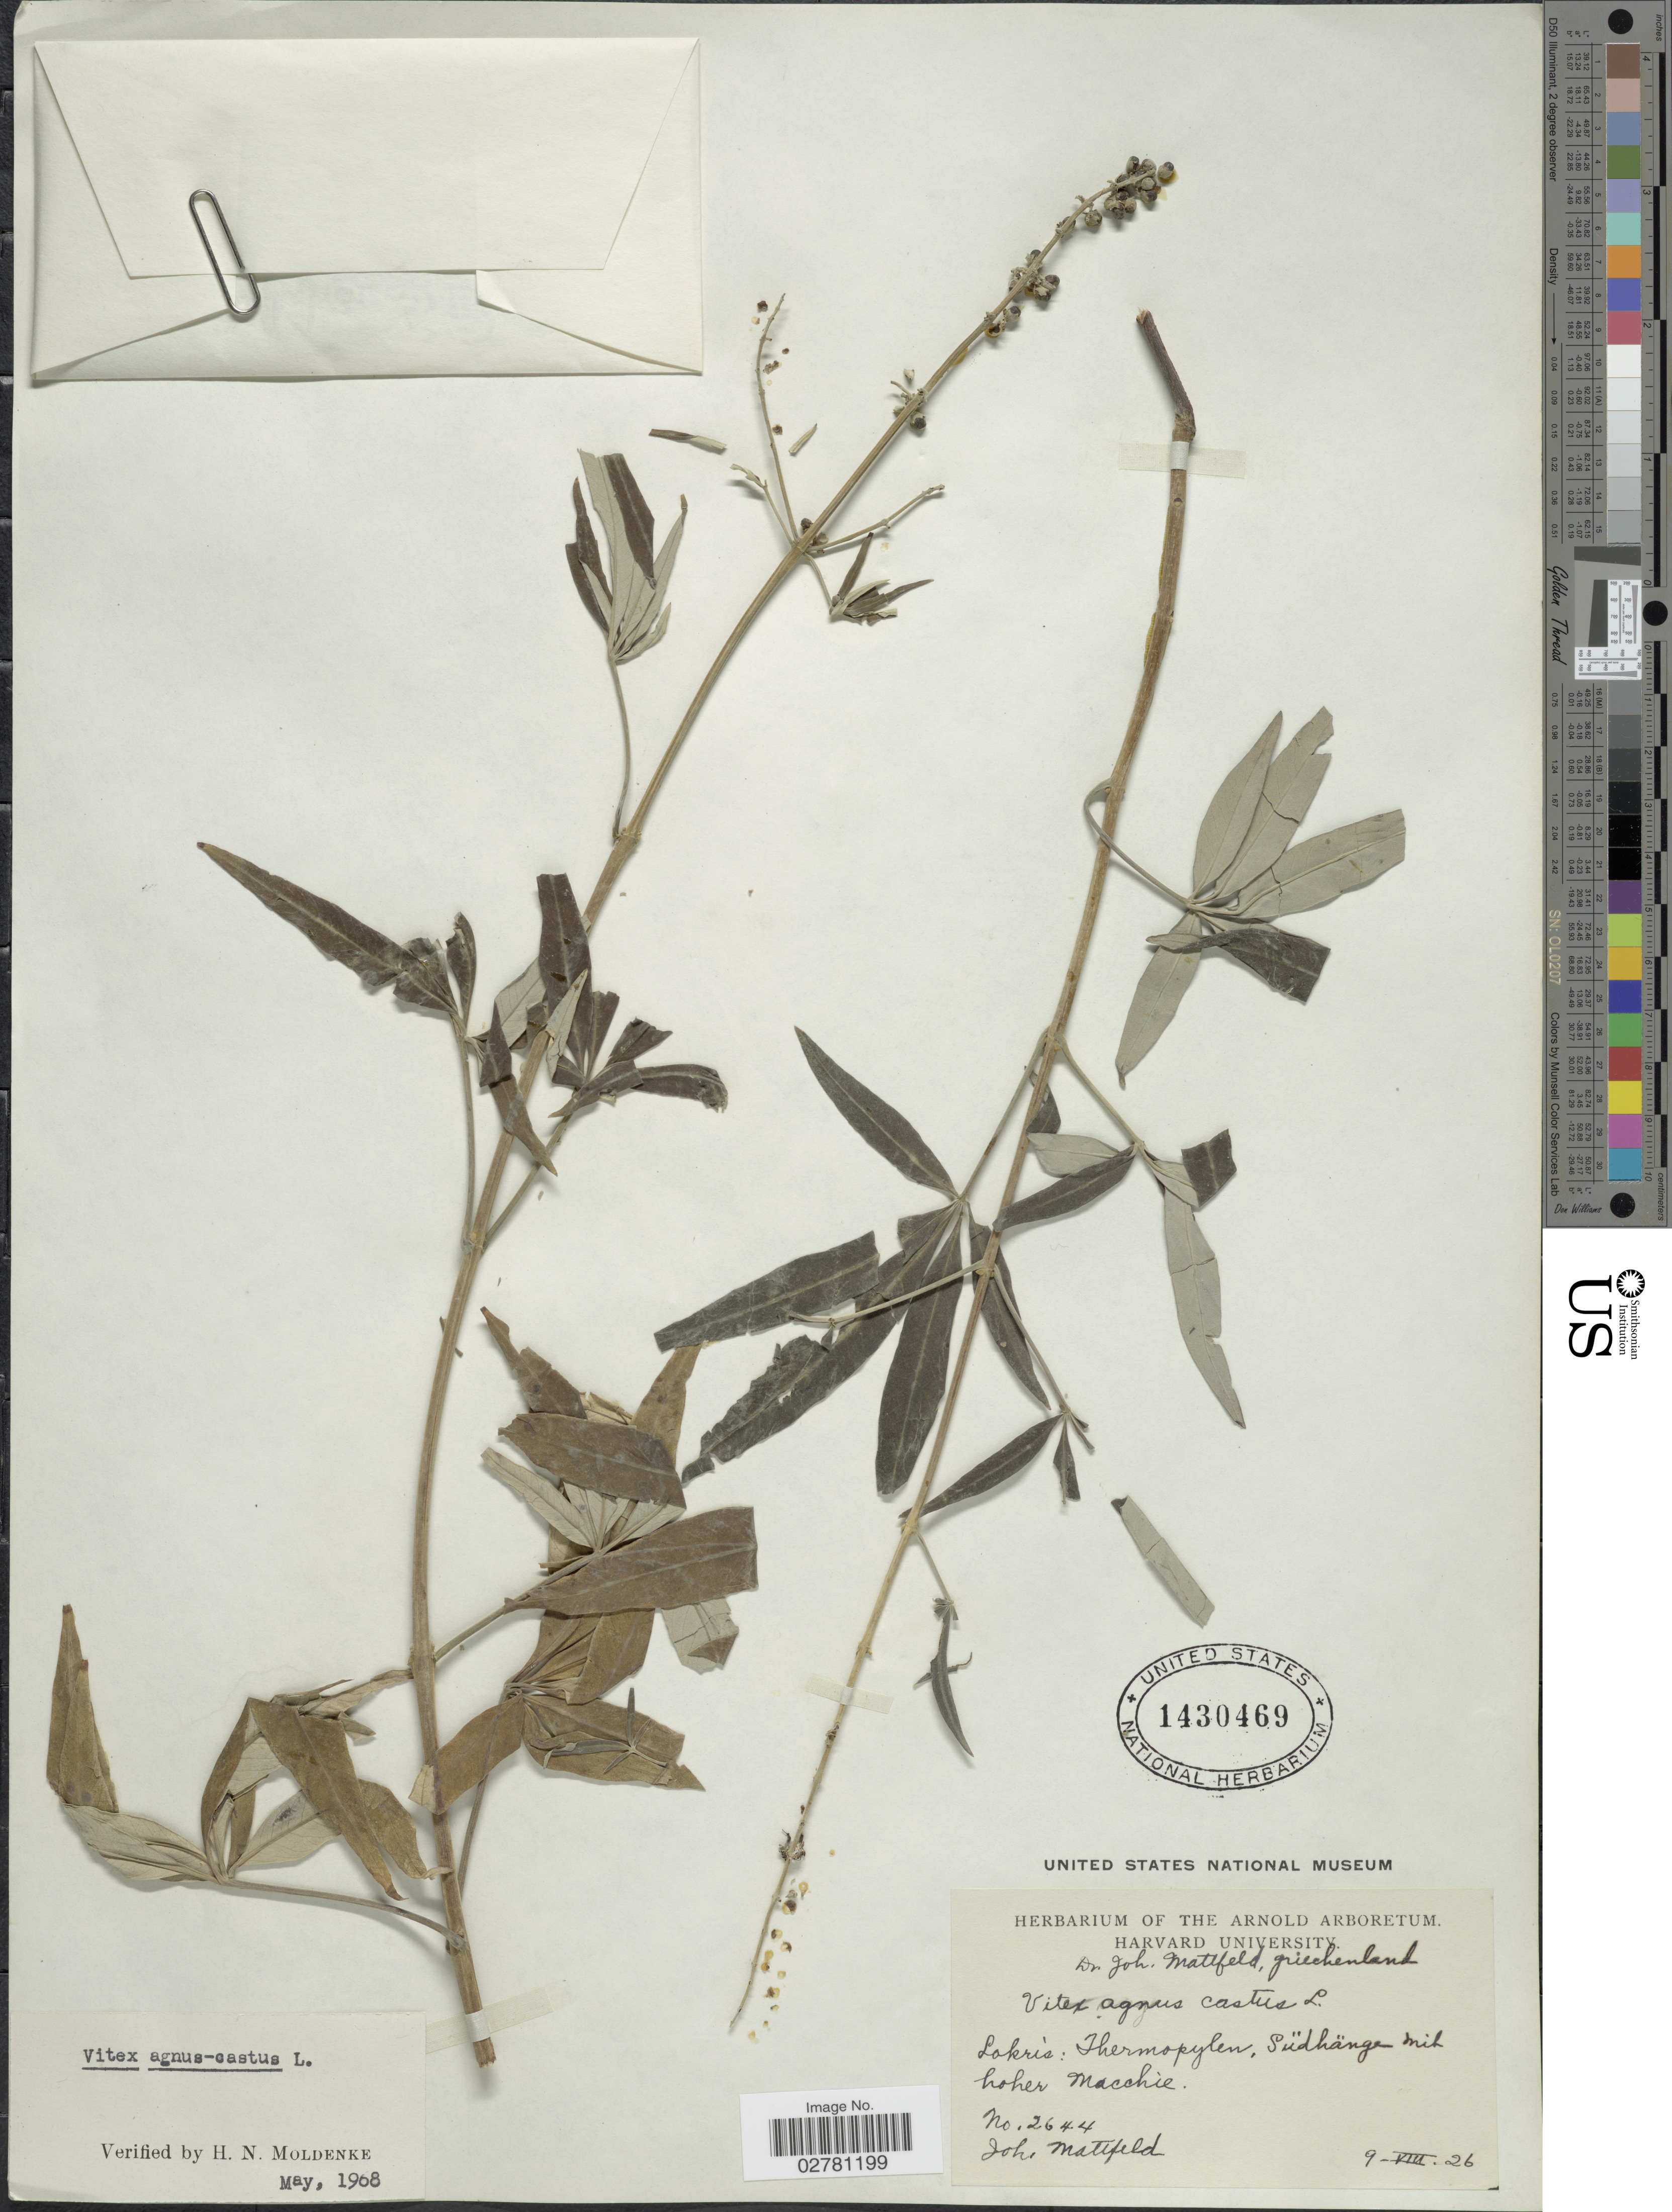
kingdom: Plantae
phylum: Tracheophyta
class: Magnoliopsida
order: Lamiales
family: Lamiaceae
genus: Vitex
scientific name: Vitex agnus-castus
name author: L.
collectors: J. Mattfeld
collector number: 2644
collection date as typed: Transcribed d/m/y: 9/8/26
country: Greece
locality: Griechenland. Thermopylen, Südhänge mithoher macchie.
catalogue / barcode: US 1430469